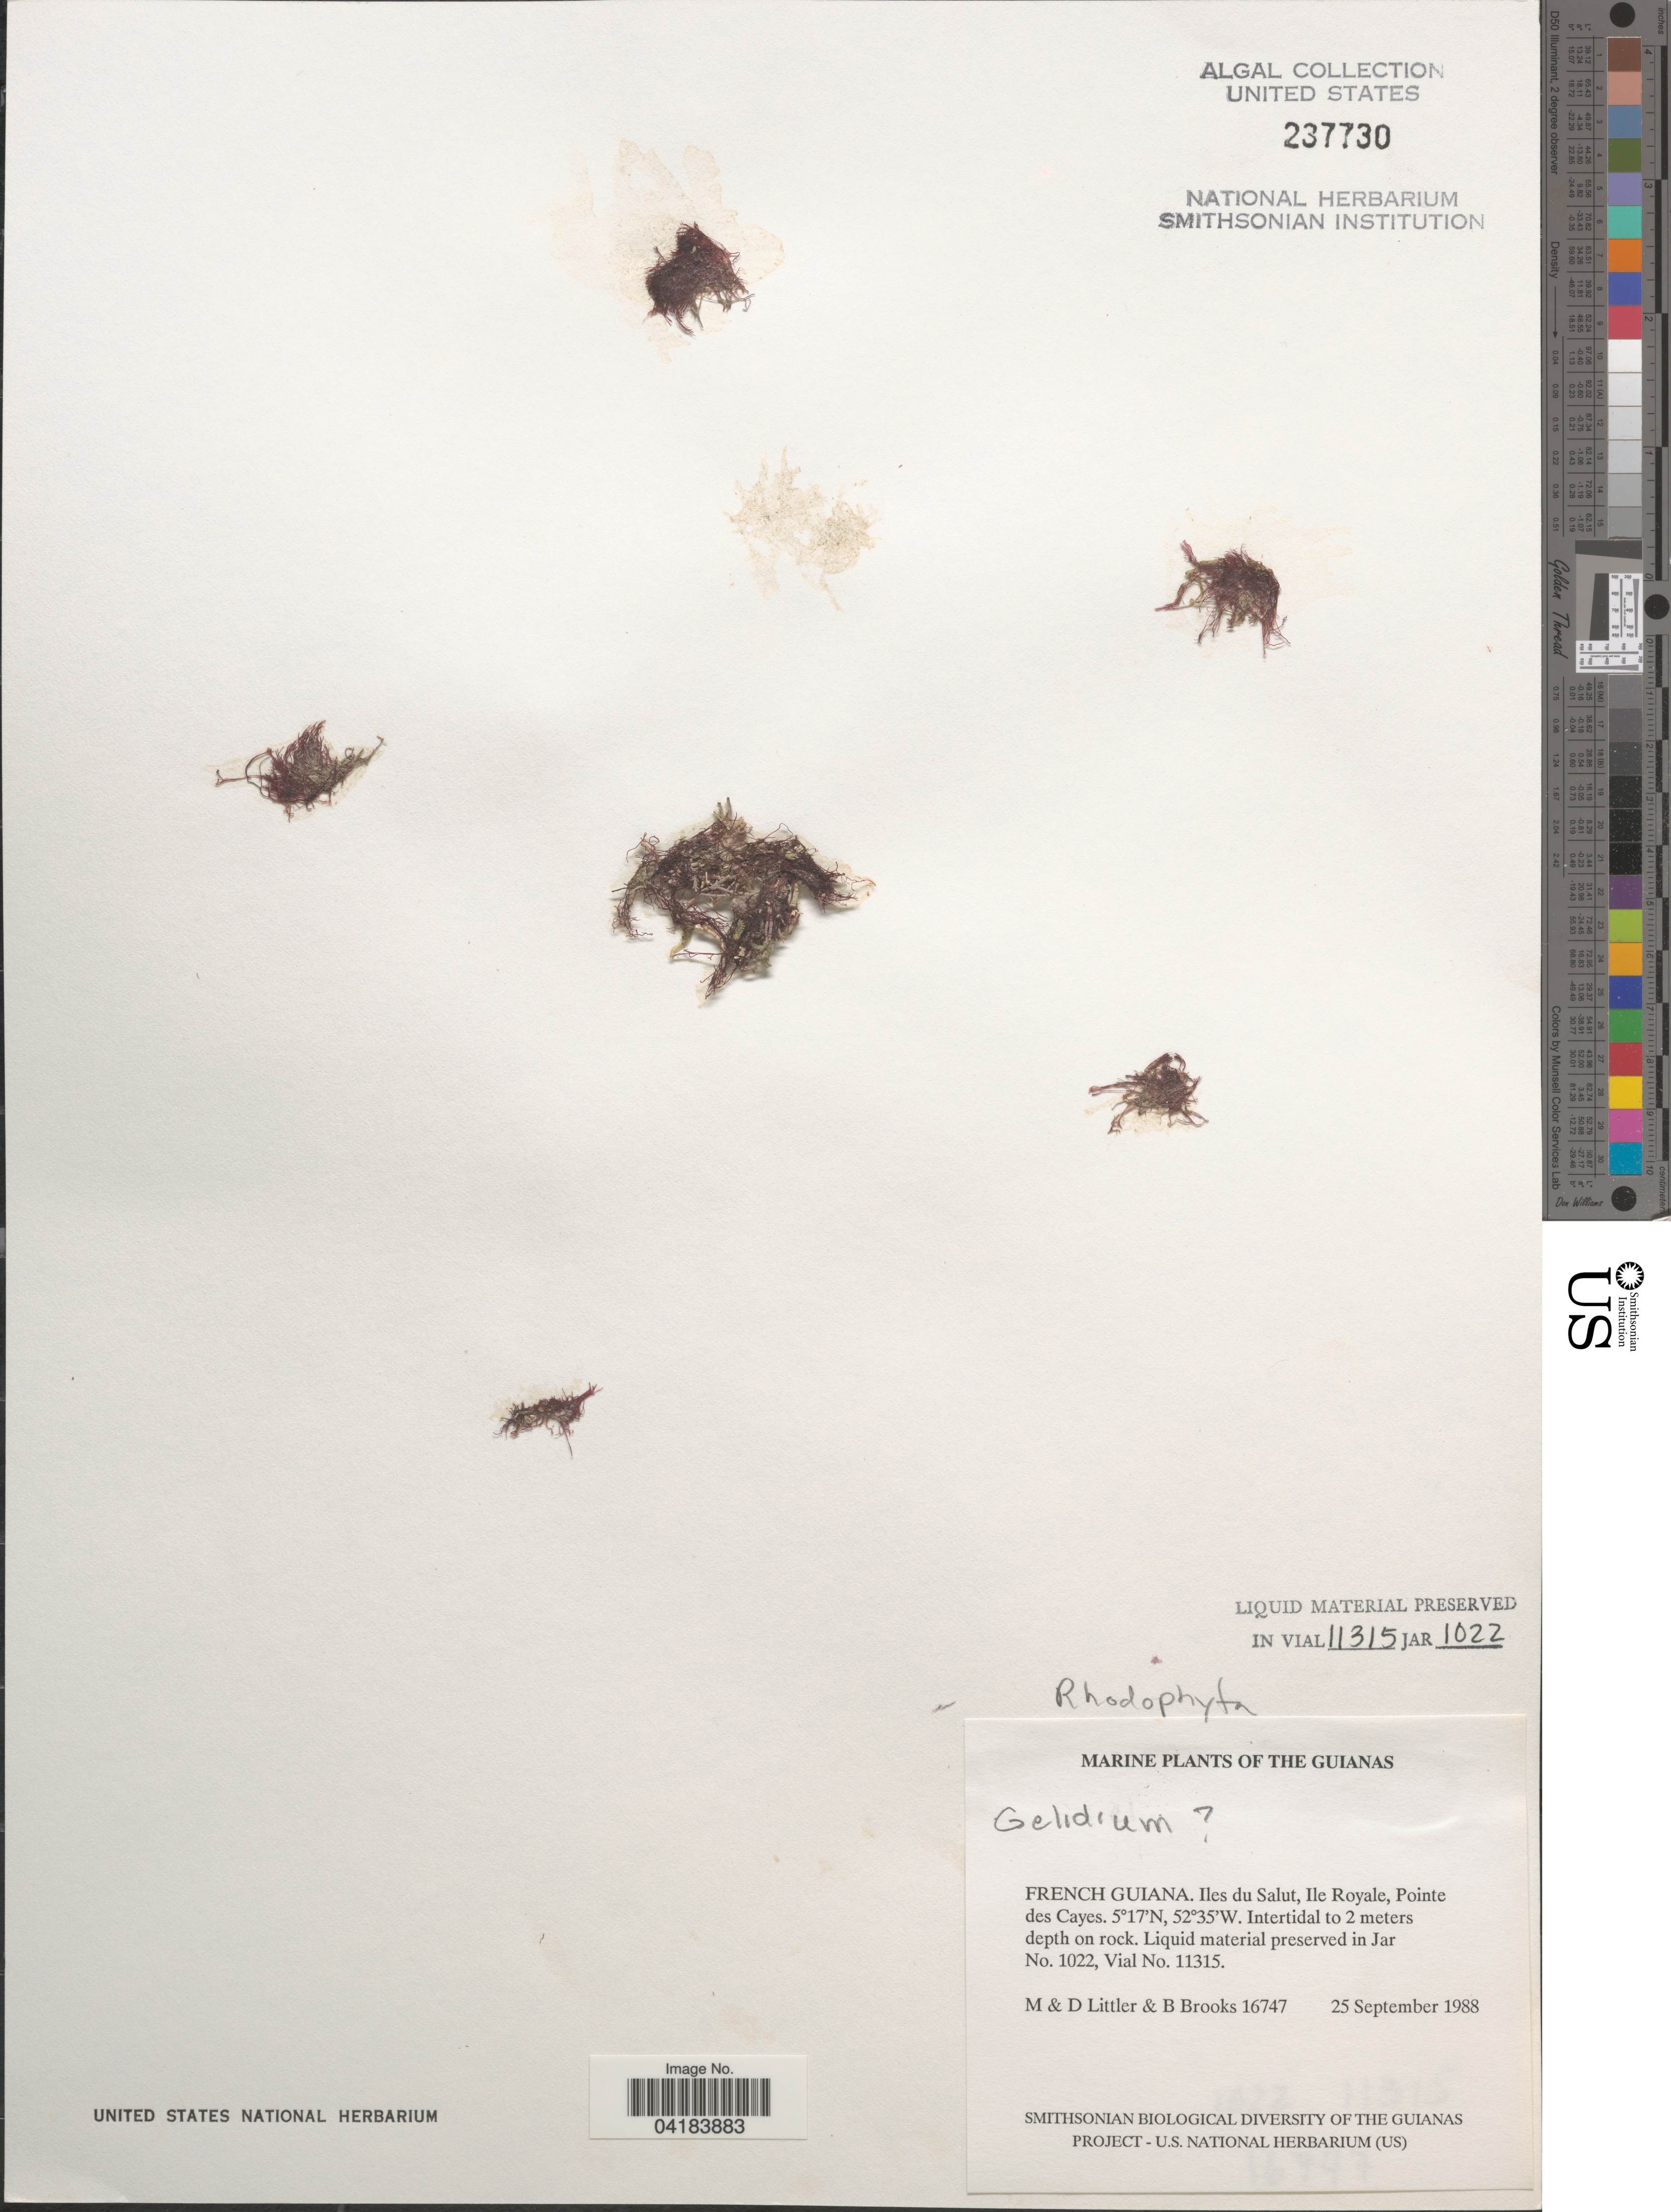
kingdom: Plantae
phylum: Rhodophyta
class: Florideophyceae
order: Gelidiales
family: Gelidiaceae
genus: Gelidium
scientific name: Gelidium sp.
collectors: M. Littler, D. S. Littler & B. Brooks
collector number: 16747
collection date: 1988-09-25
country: French Guiana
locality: The Guianas. Iles du Salut, Ile Royale, Pointe des Cayes.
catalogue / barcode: US 237730